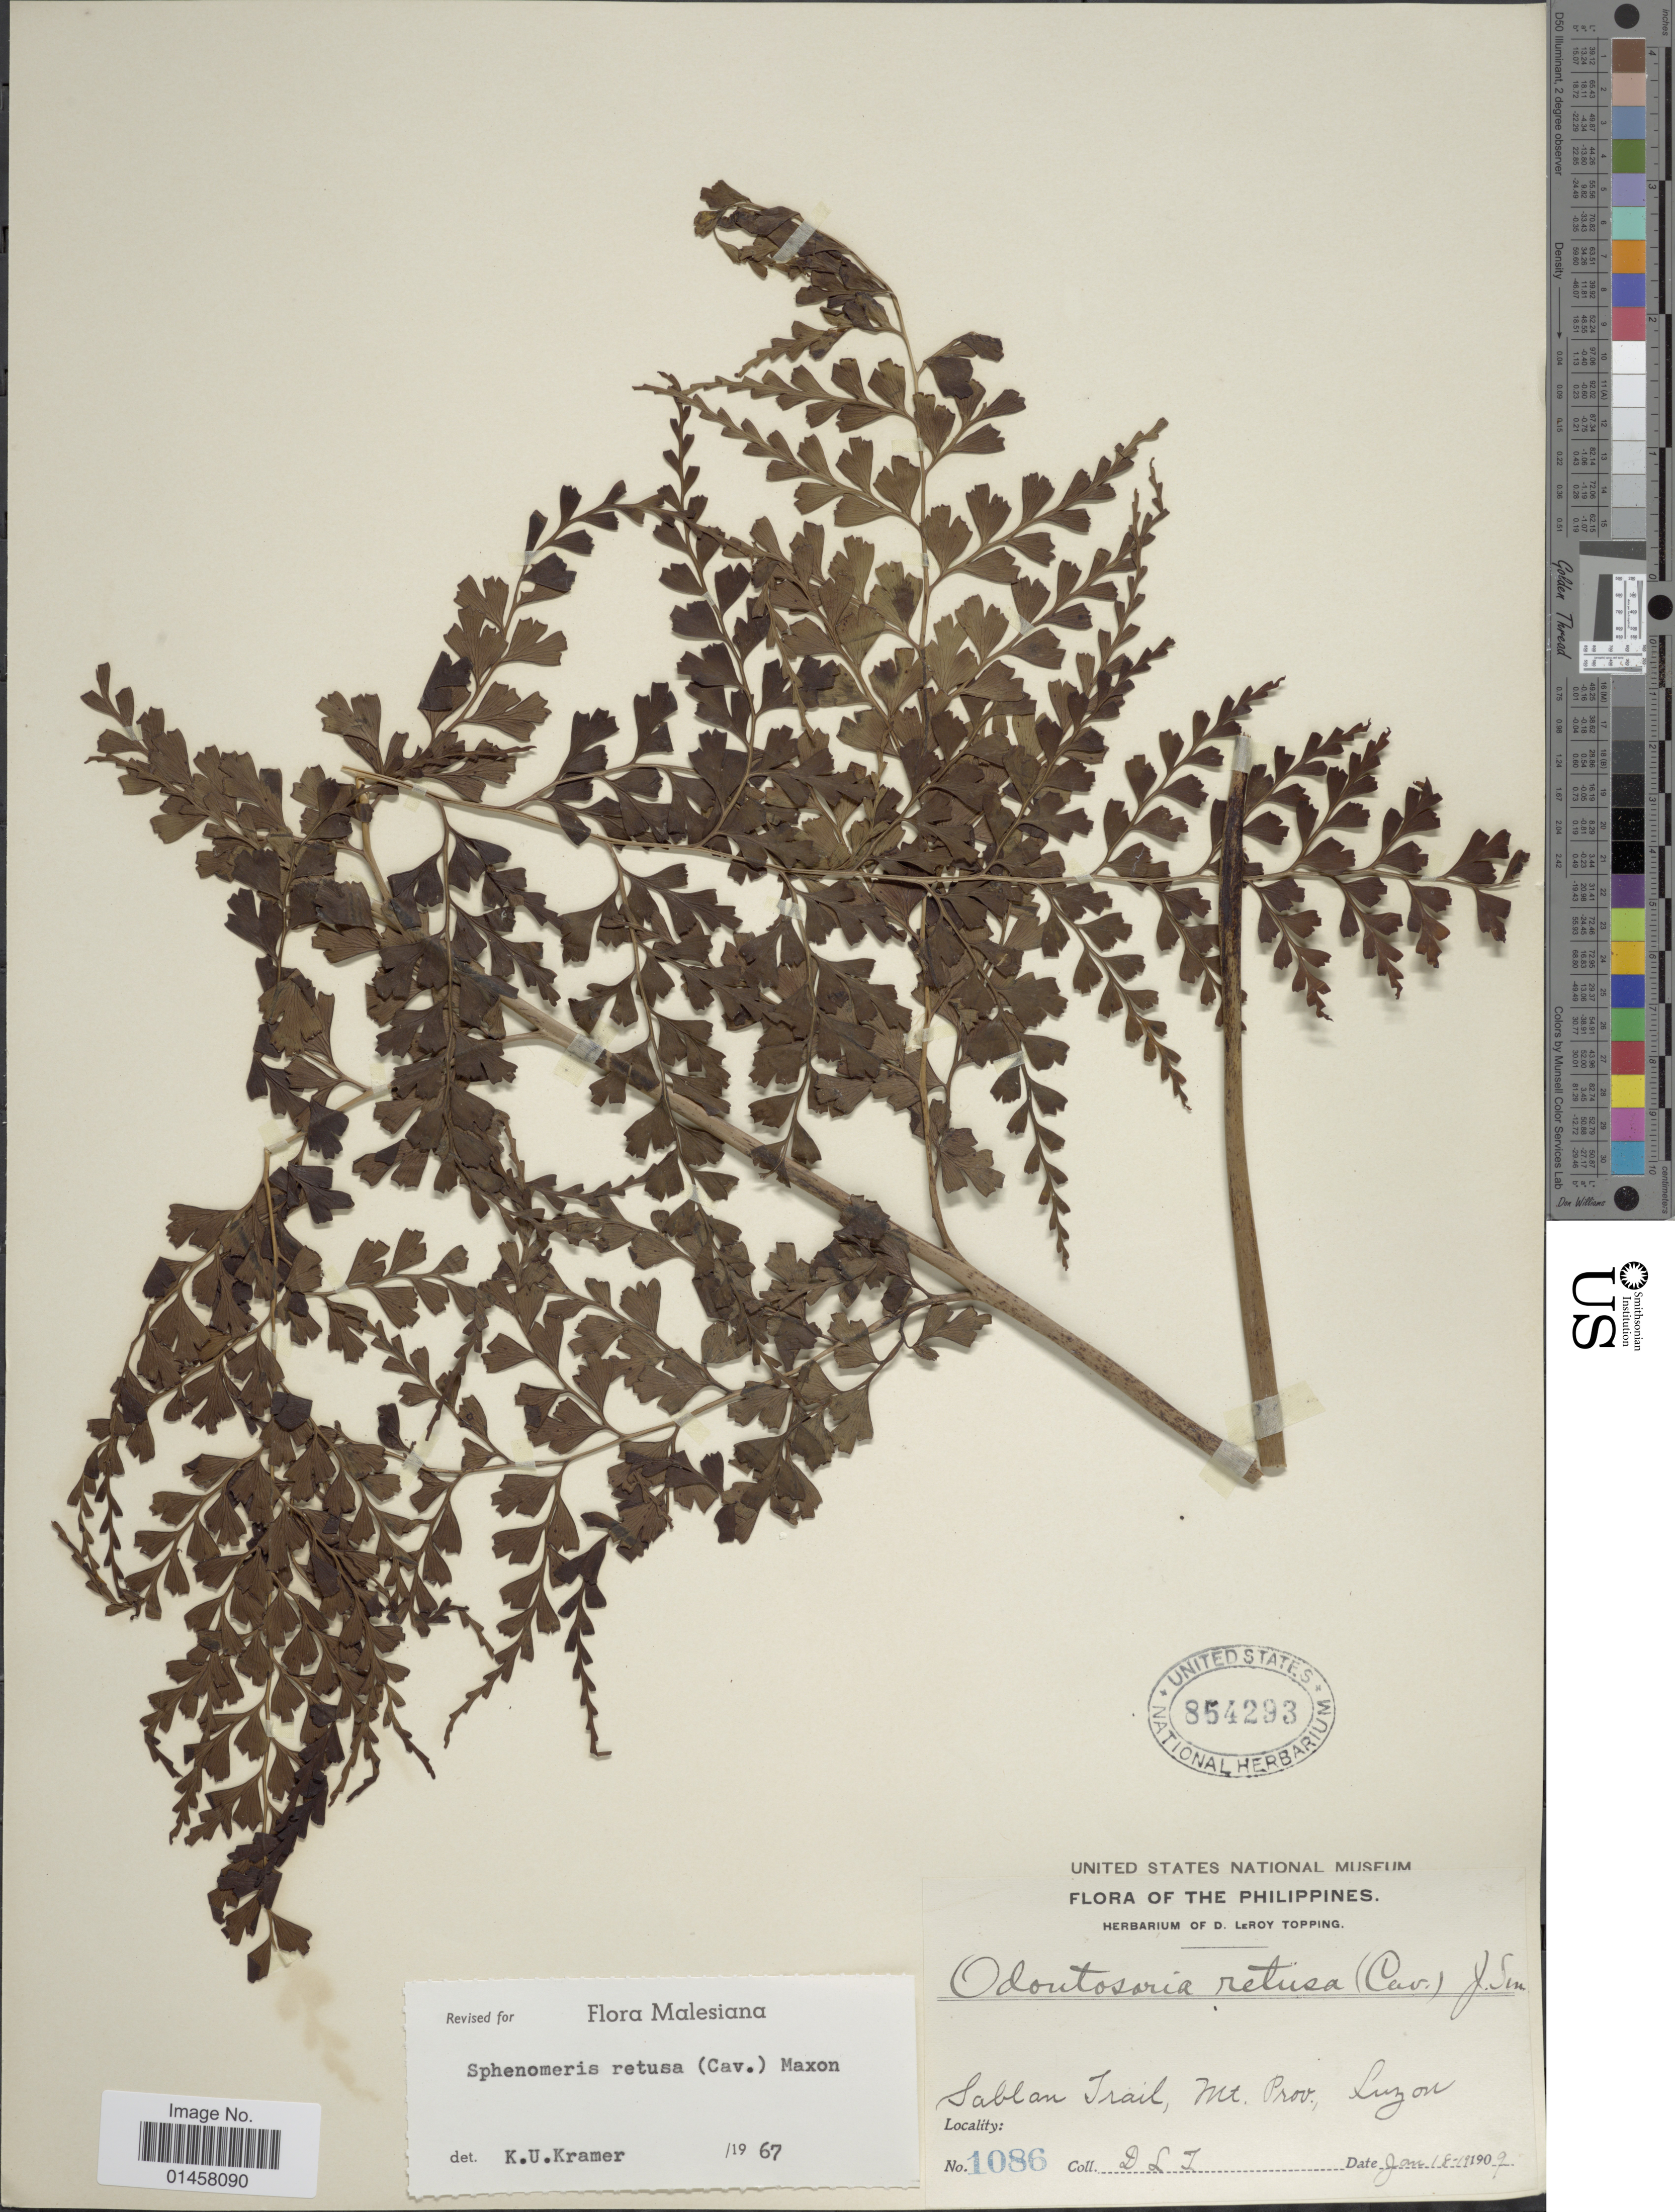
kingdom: Plantae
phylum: Tracheophyta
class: Polypodiopsida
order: Polypodiales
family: Lindsaeaceae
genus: Sphenomeris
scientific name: Sphenomeris retusa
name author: (Cav.) Maxim.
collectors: D. L. Topping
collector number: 1086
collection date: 1909-01-18/1909-01-19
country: Philippines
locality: Sablan Trail, Mt. Prov. Luzon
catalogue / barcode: US 854293